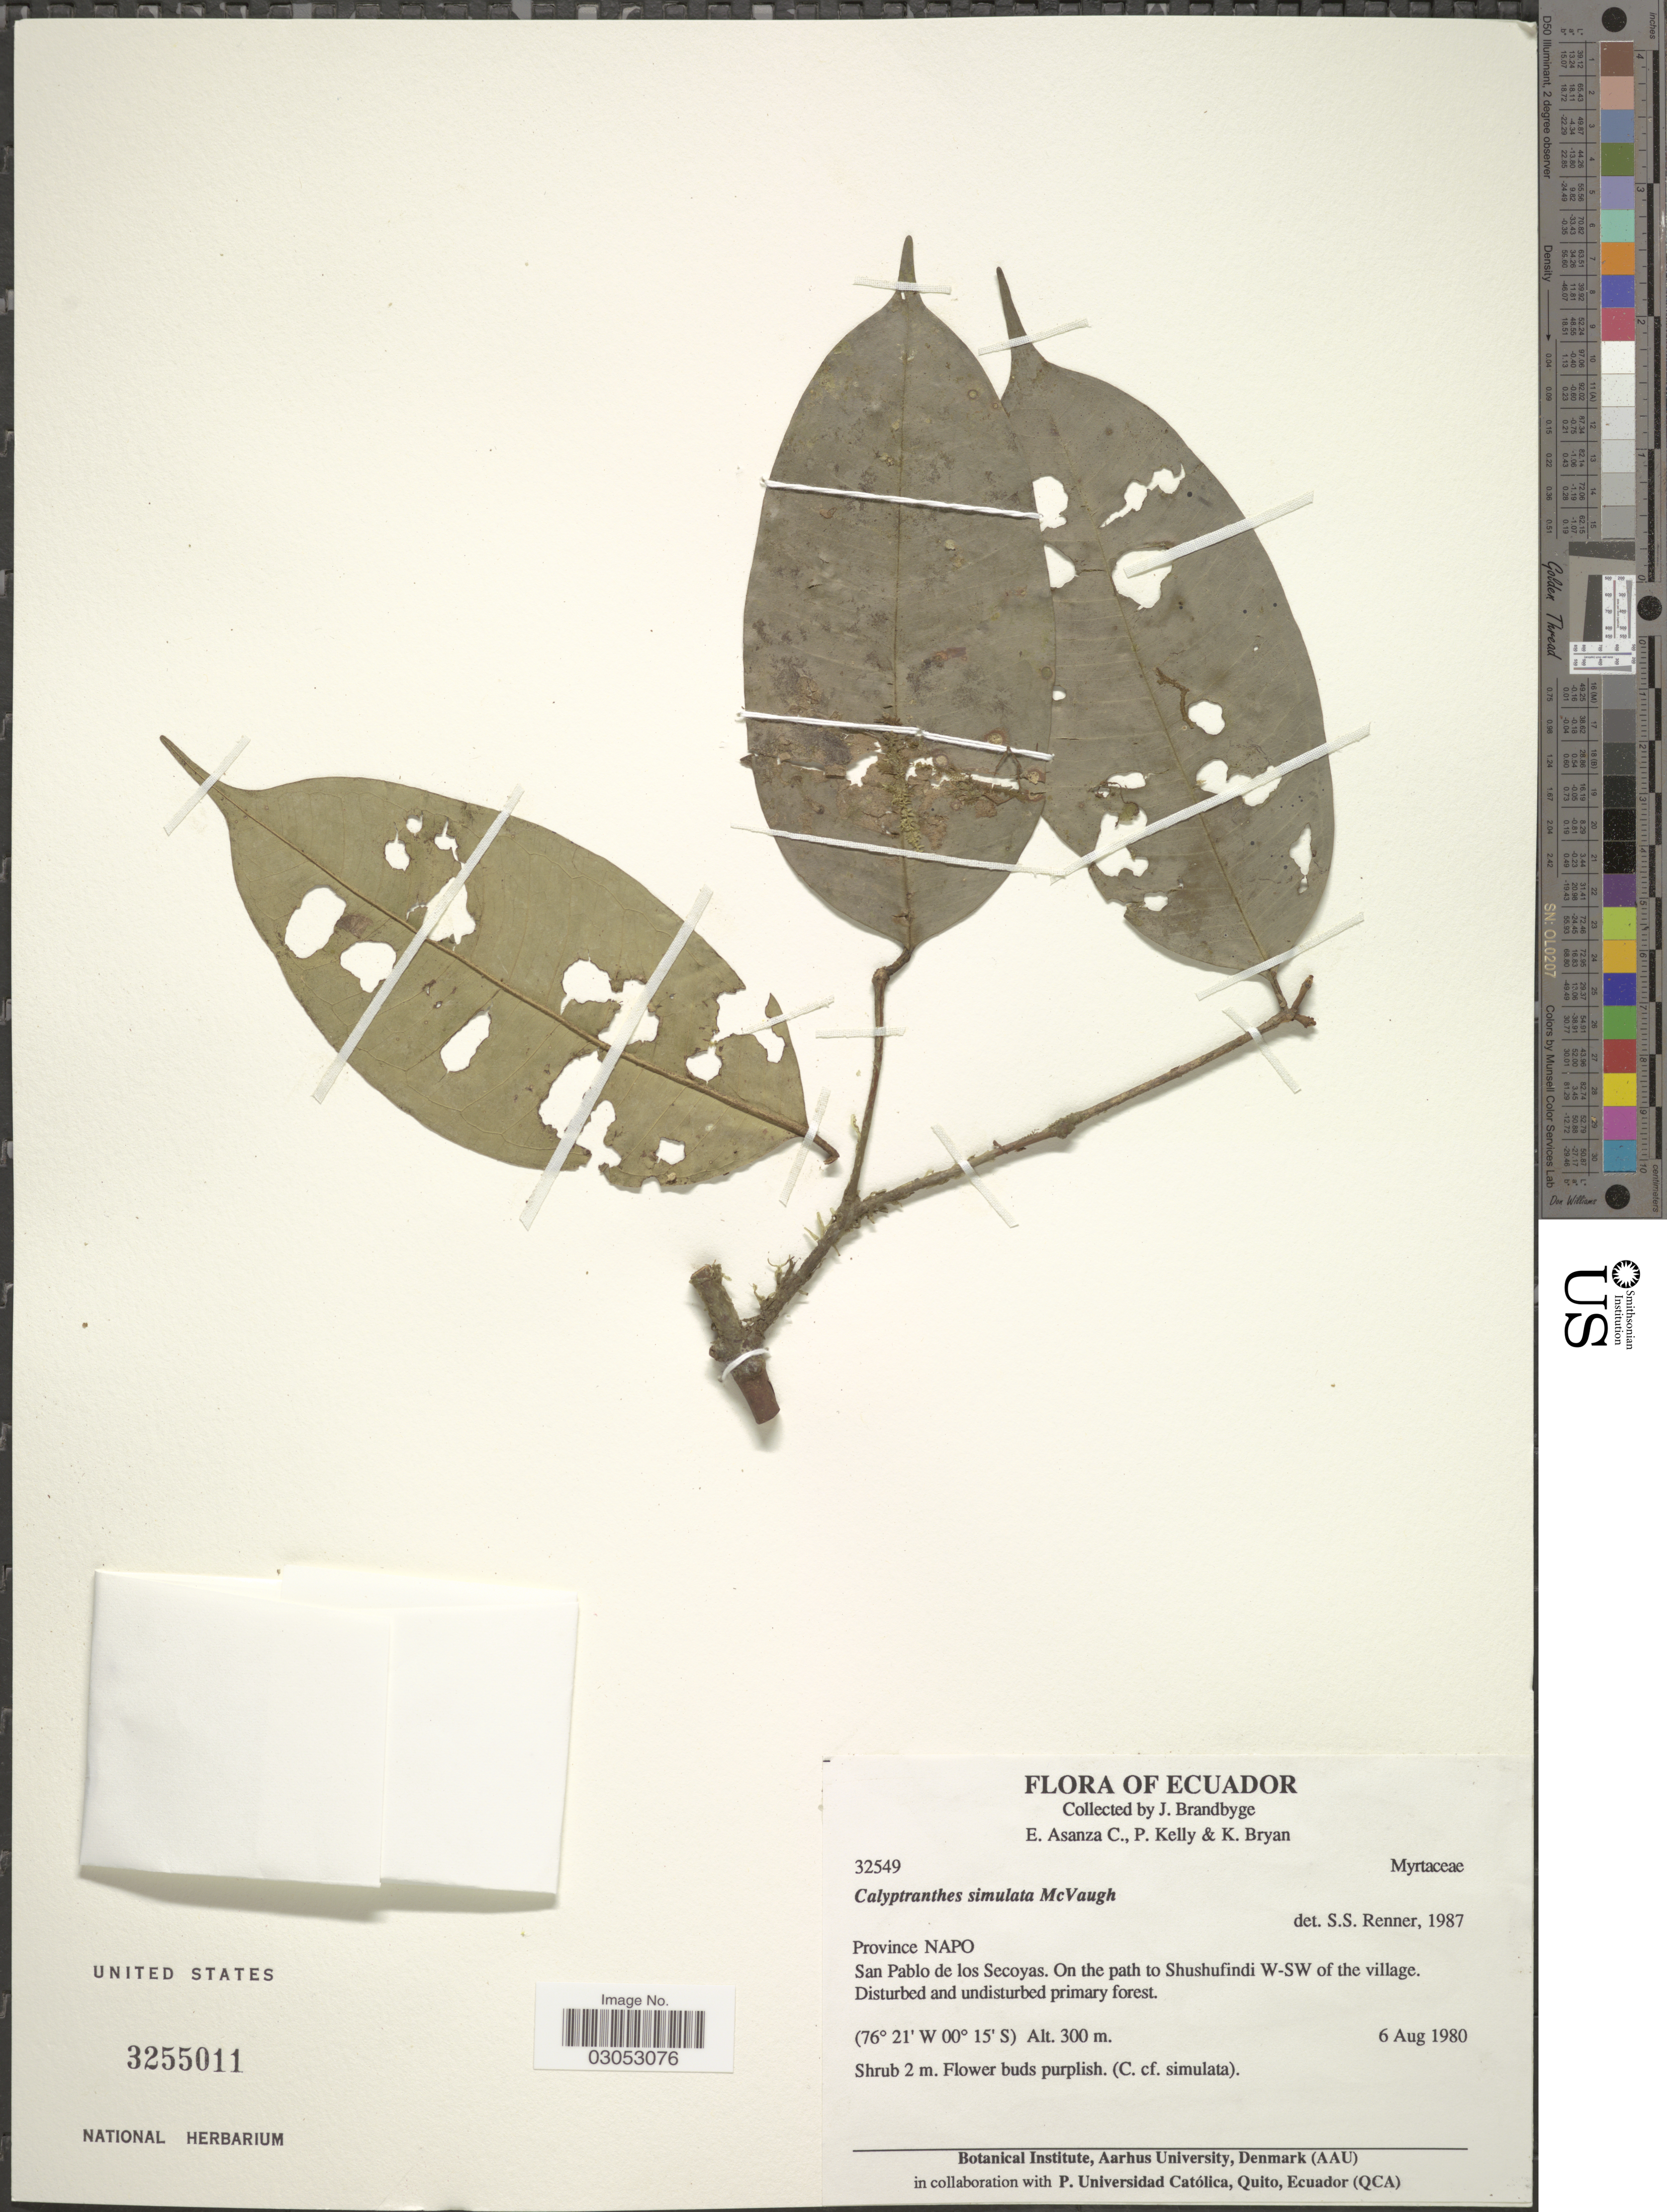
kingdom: Plantae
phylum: Tracheophyta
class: Magnoliopsida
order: Myrtales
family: Myrtaceae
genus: Myrcia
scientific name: Myrcia simulata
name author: (McVaugh) A.R. Lourenço & Parra-Os.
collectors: E. Asanza C., P. Kelly & K. Bryan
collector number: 32549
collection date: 1980-08-06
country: Ecuador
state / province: Napo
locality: San Pablo de los Secoyas. On the path to Shushufindi W-SW of the village.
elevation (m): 300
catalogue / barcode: US 3255011